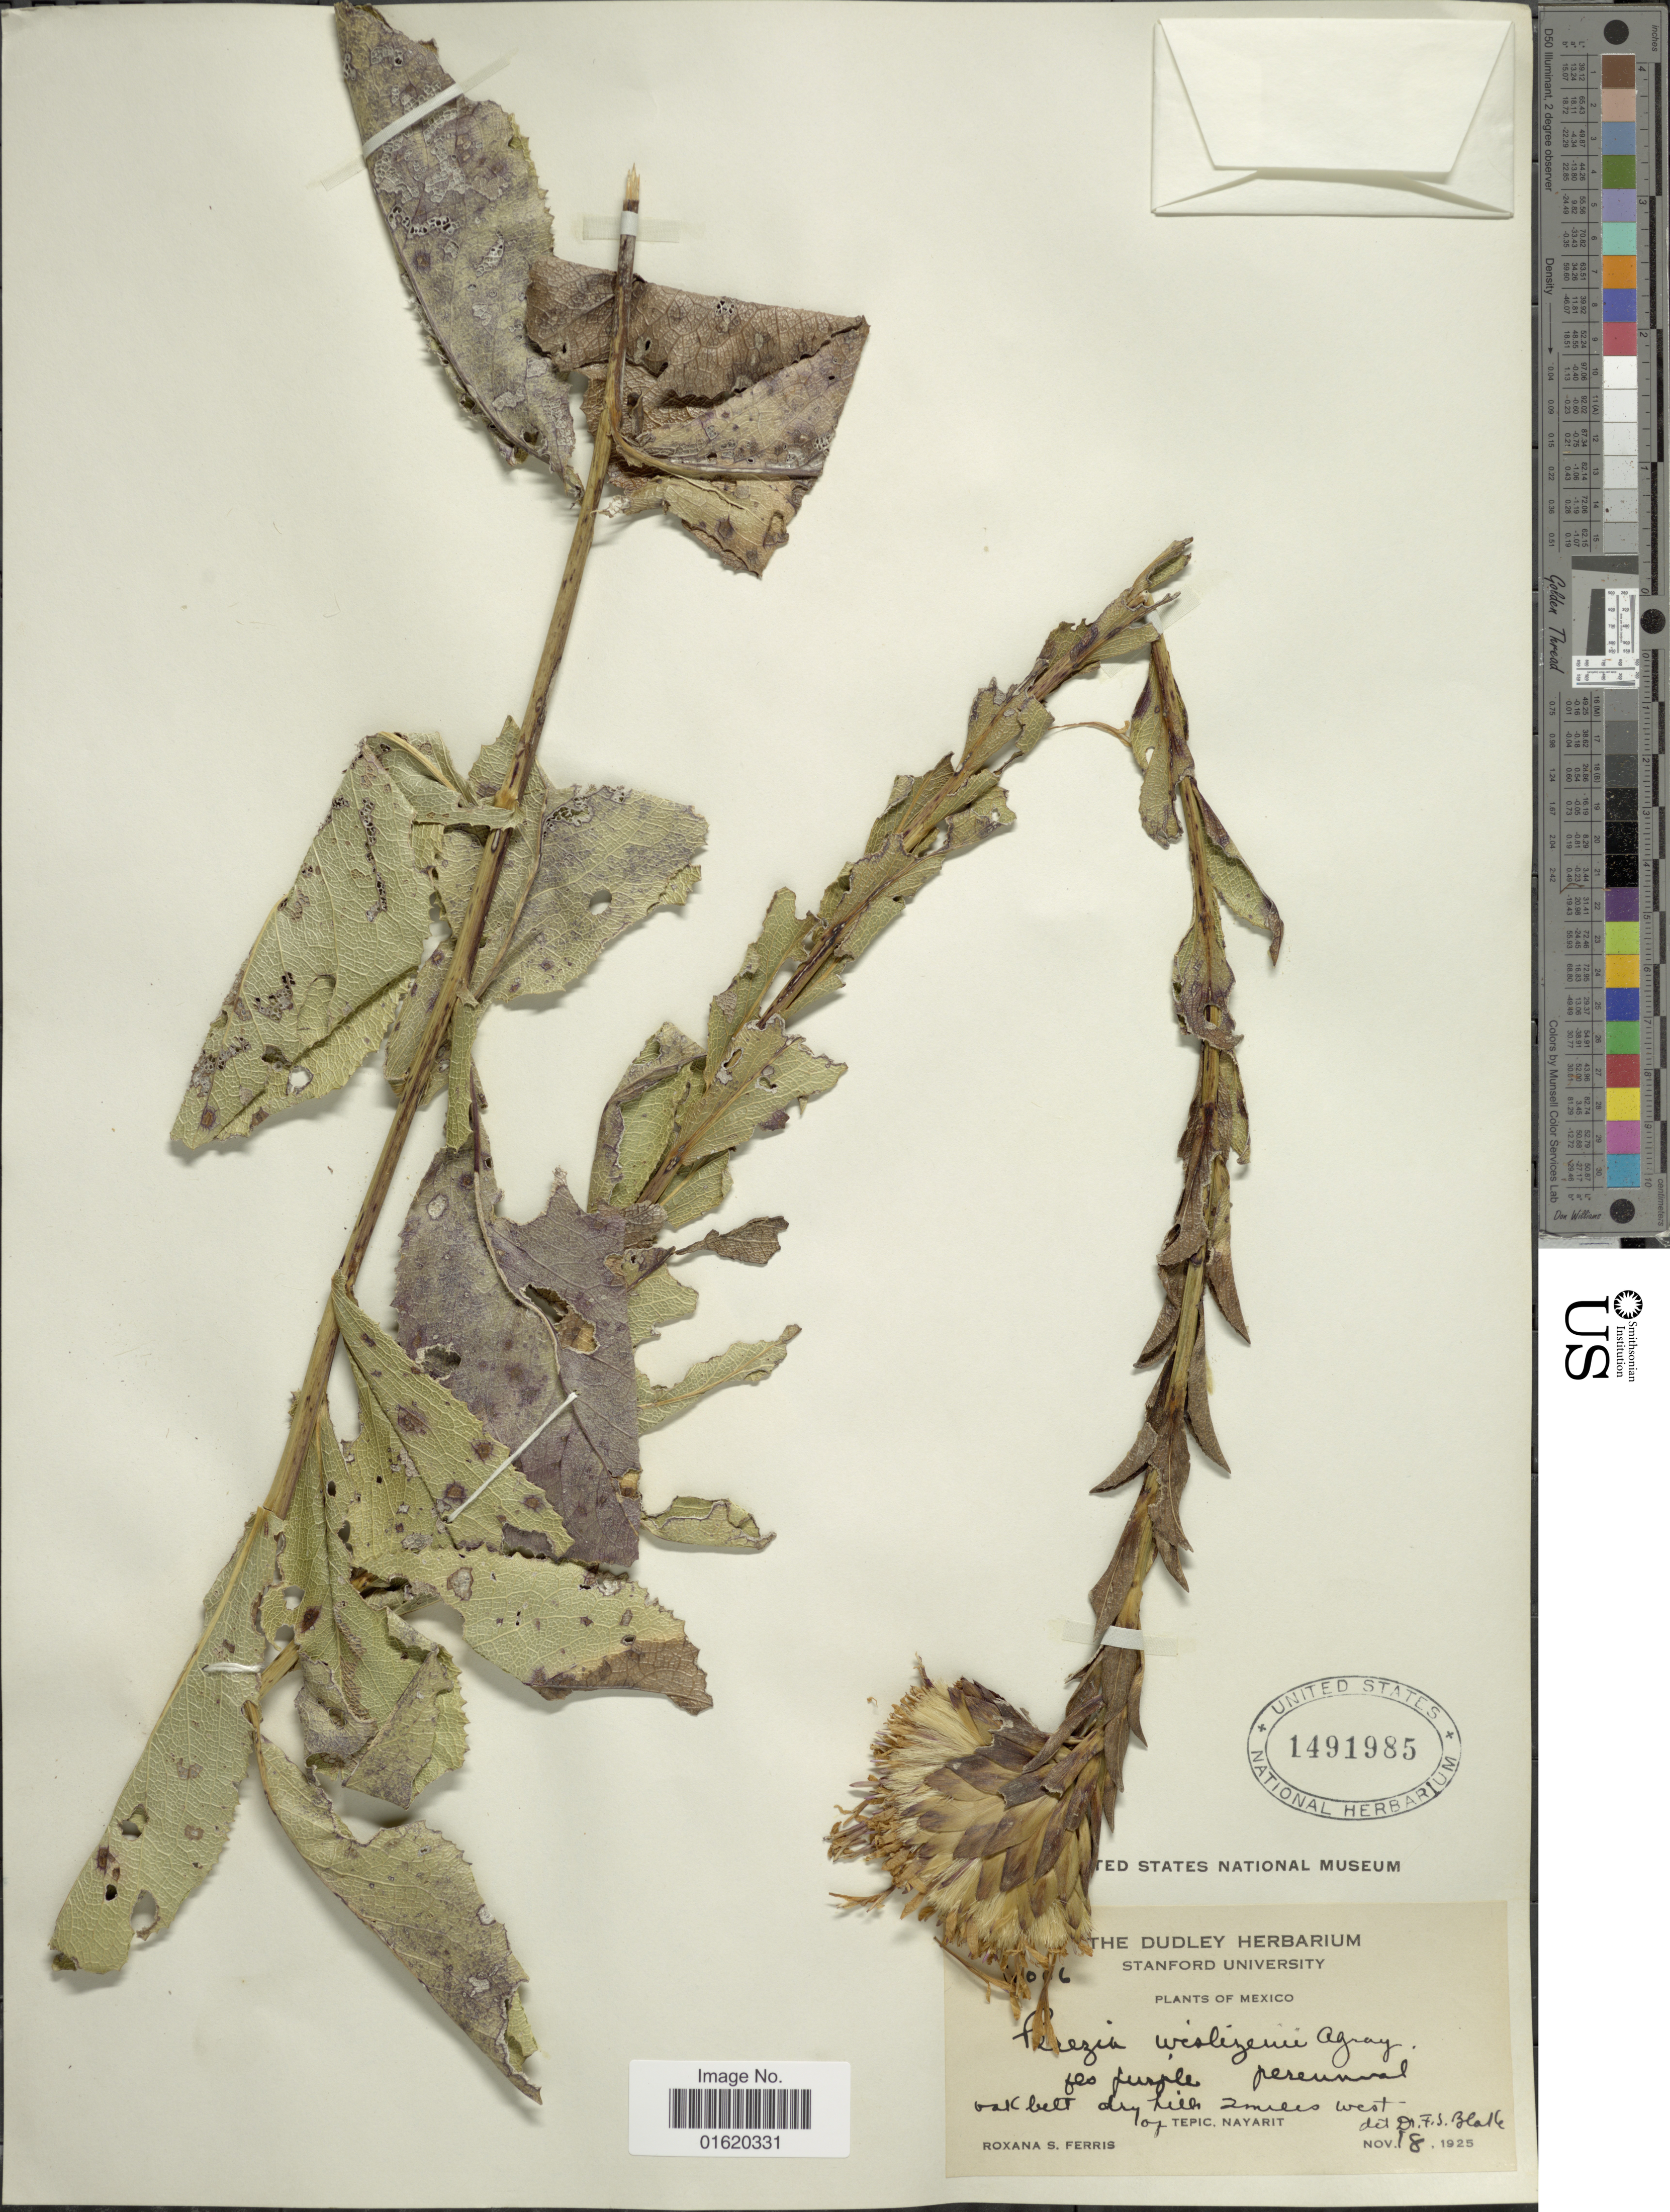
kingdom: Plantae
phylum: Tracheophyta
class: Magnoliopsida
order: Asterales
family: Asteraceae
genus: Acourtia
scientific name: Acourtia wislizeni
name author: (A. Gray) Reveal & R.M. King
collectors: R. S. Ferris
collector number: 14006*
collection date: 1925-11-18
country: Mexico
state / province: Nayarit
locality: Dry hill, 2 miles west of Tepc. Nayarit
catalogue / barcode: US 1491985